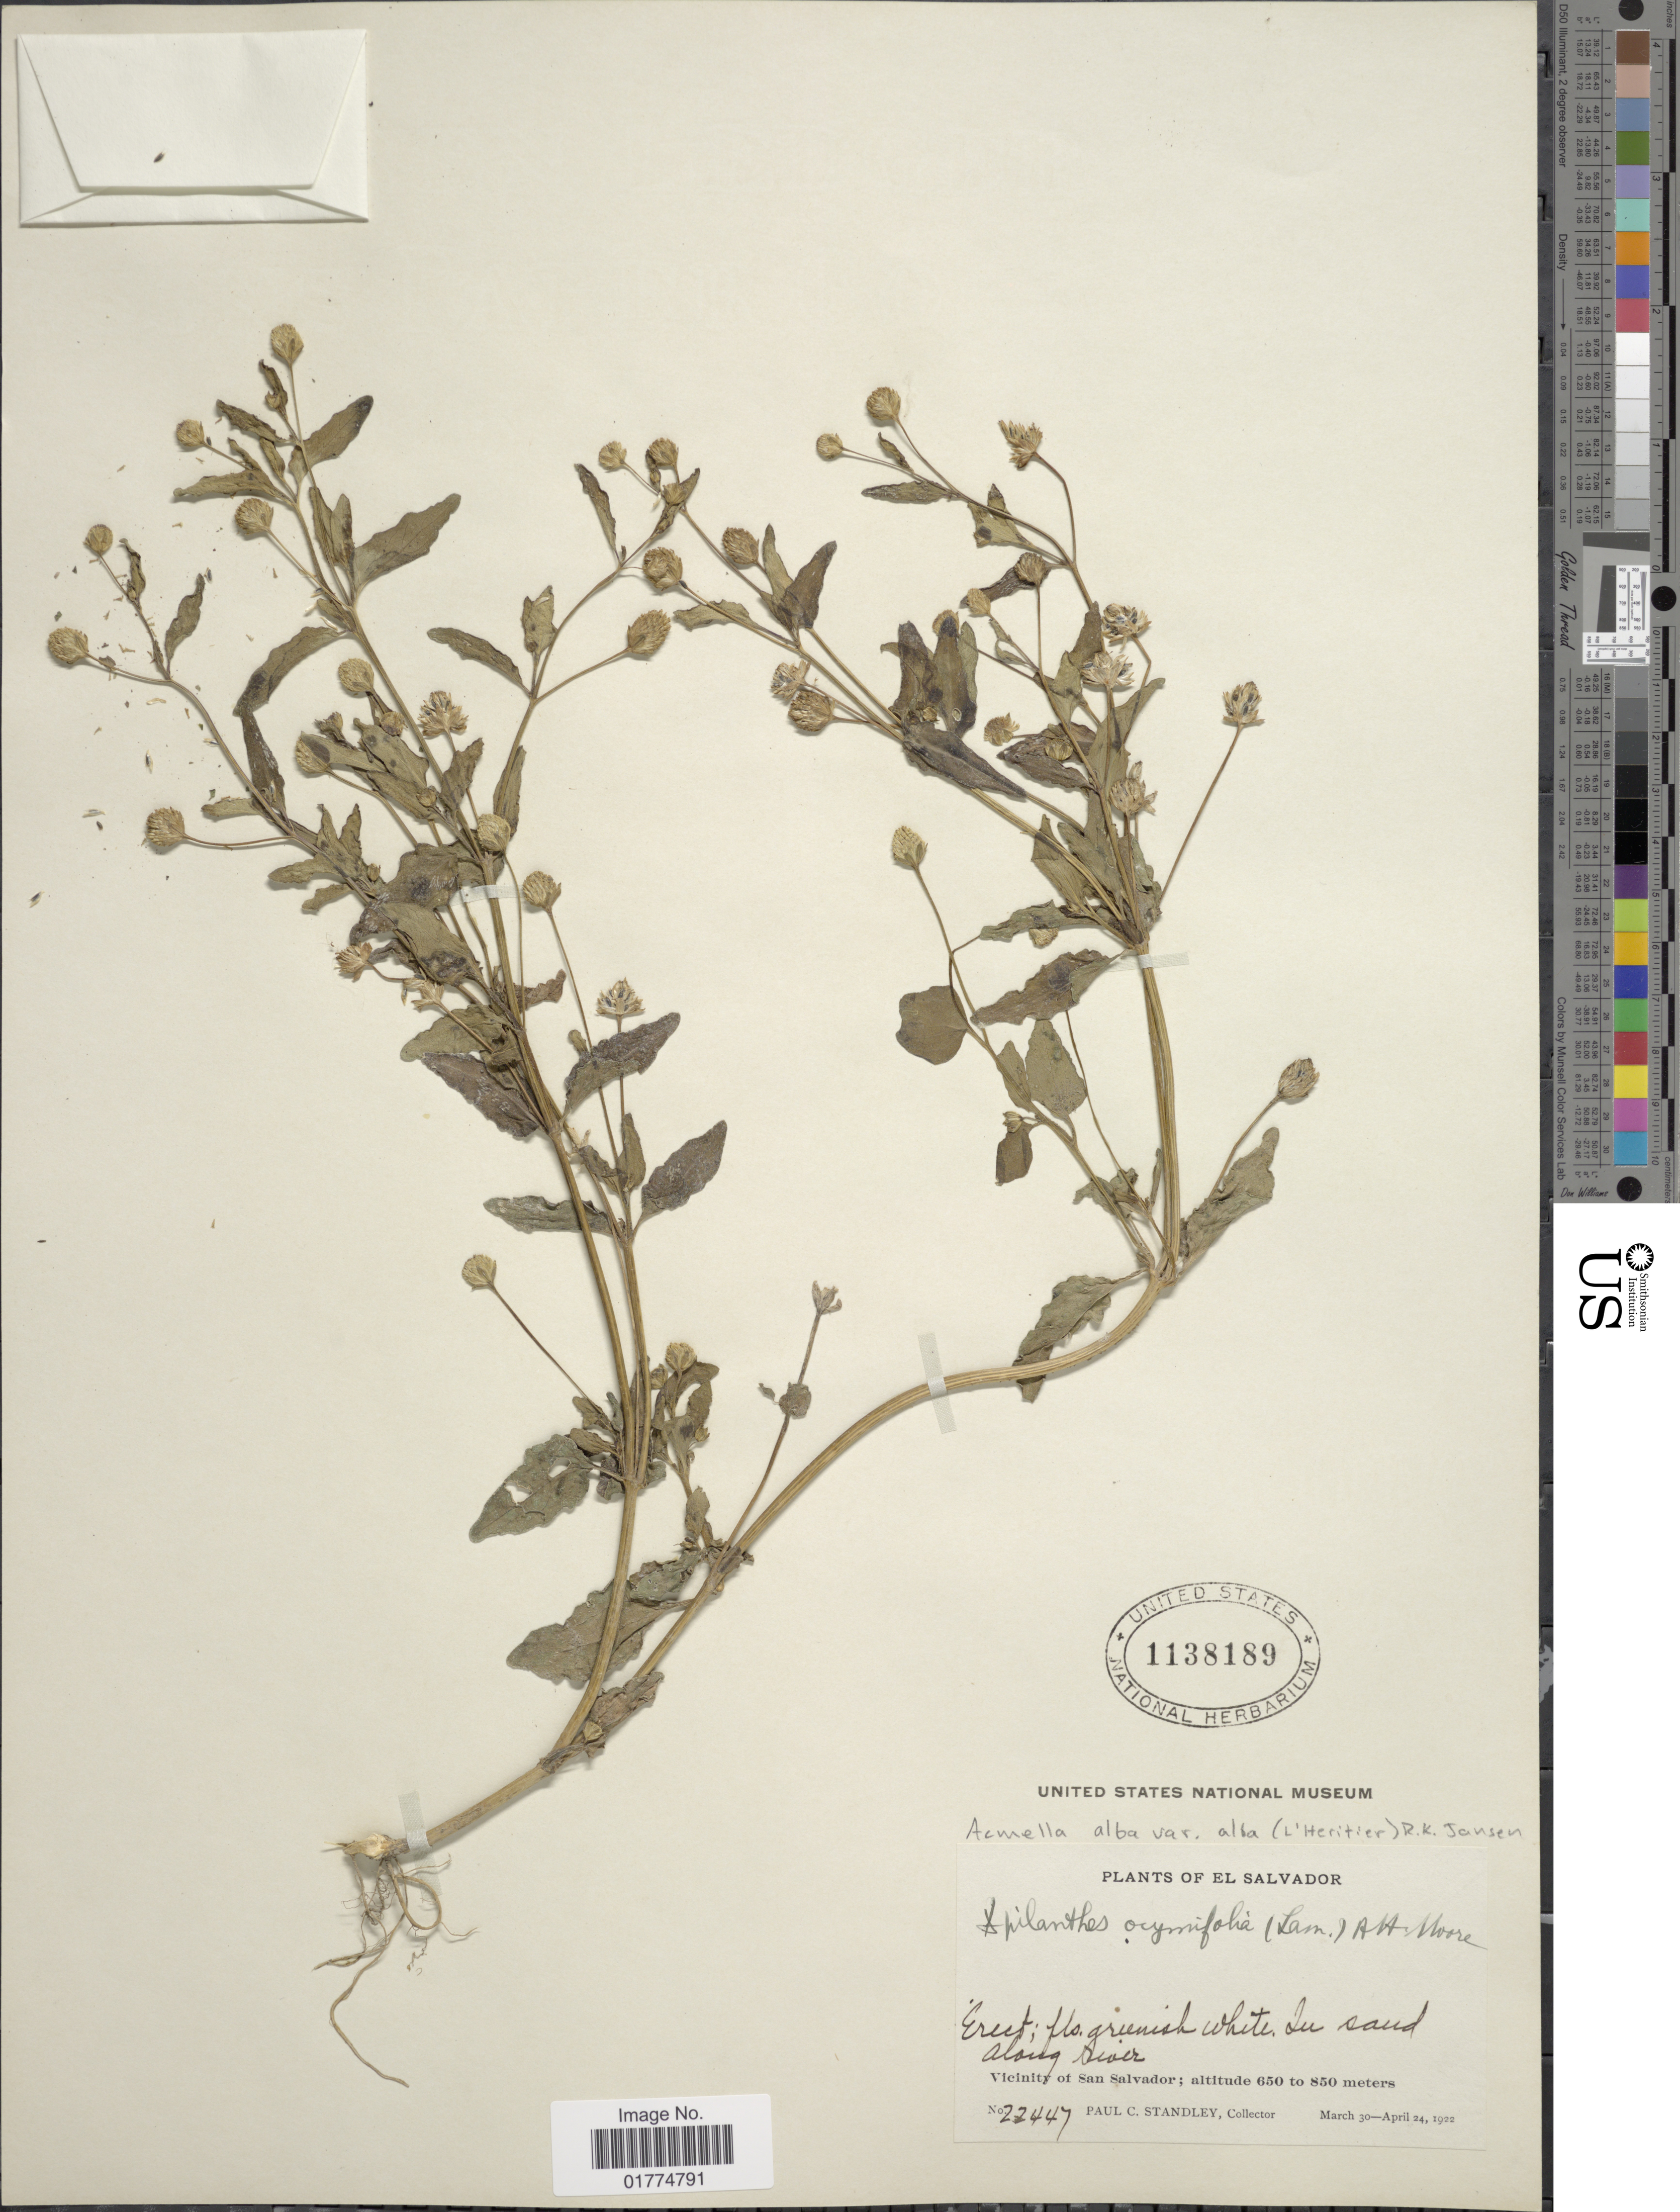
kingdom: Plantae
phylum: Tracheophyta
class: Magnoliopsida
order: Asterales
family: Asteraceae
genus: Acmella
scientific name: Acmella alba var. alba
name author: (L'Hér.) R.K. Jansen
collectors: P. C. Standley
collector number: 22447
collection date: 1922-03-30/1922-04-24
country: El Salvador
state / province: San Salvador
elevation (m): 650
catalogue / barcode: US 1138189